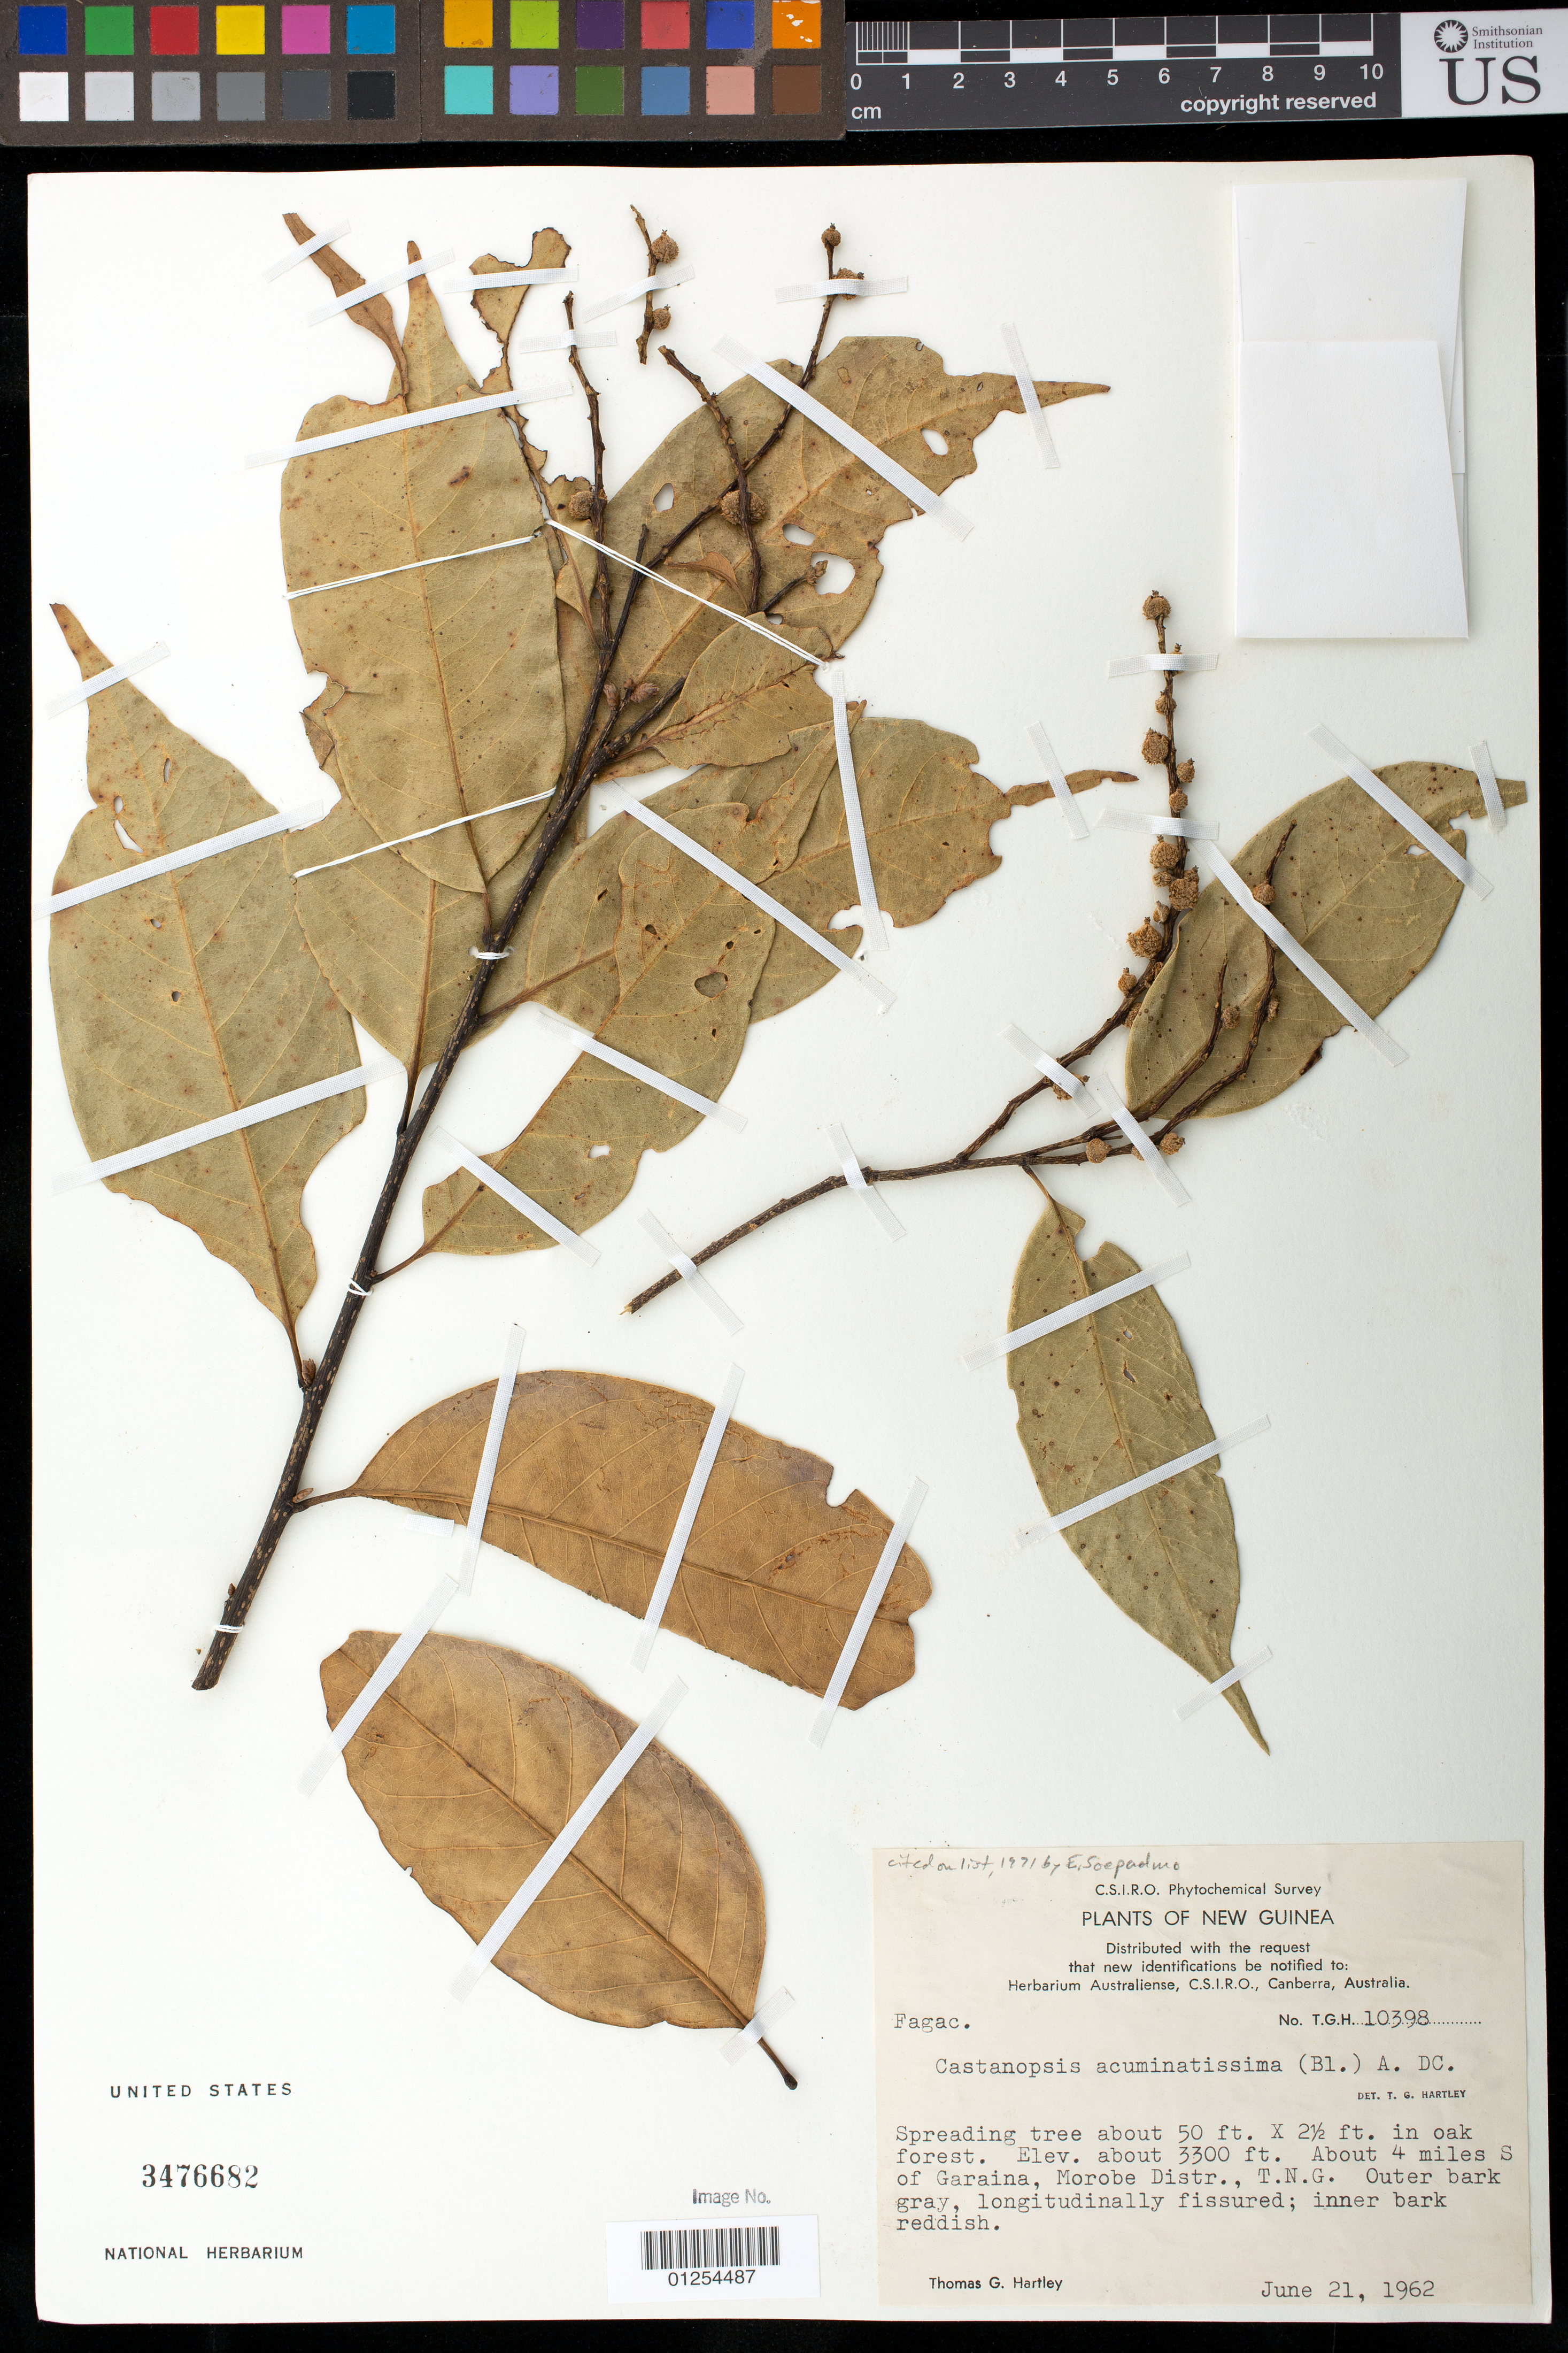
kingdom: Plantae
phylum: Tracheophyta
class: Magnoliopsida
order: Fagales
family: Fagaceae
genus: Castanopsis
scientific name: Castanopsis acuminatissima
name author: (Blume) A. DC.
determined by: Soepadmo, E.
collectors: T. G. Hartley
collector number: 10398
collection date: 1962-06-21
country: Papua New Guinea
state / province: Morobe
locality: New Guinea. At border of oak forest. About 4 miles S of Garaina, Morobe Distr., T.N.G.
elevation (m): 1006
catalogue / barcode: US 3476682